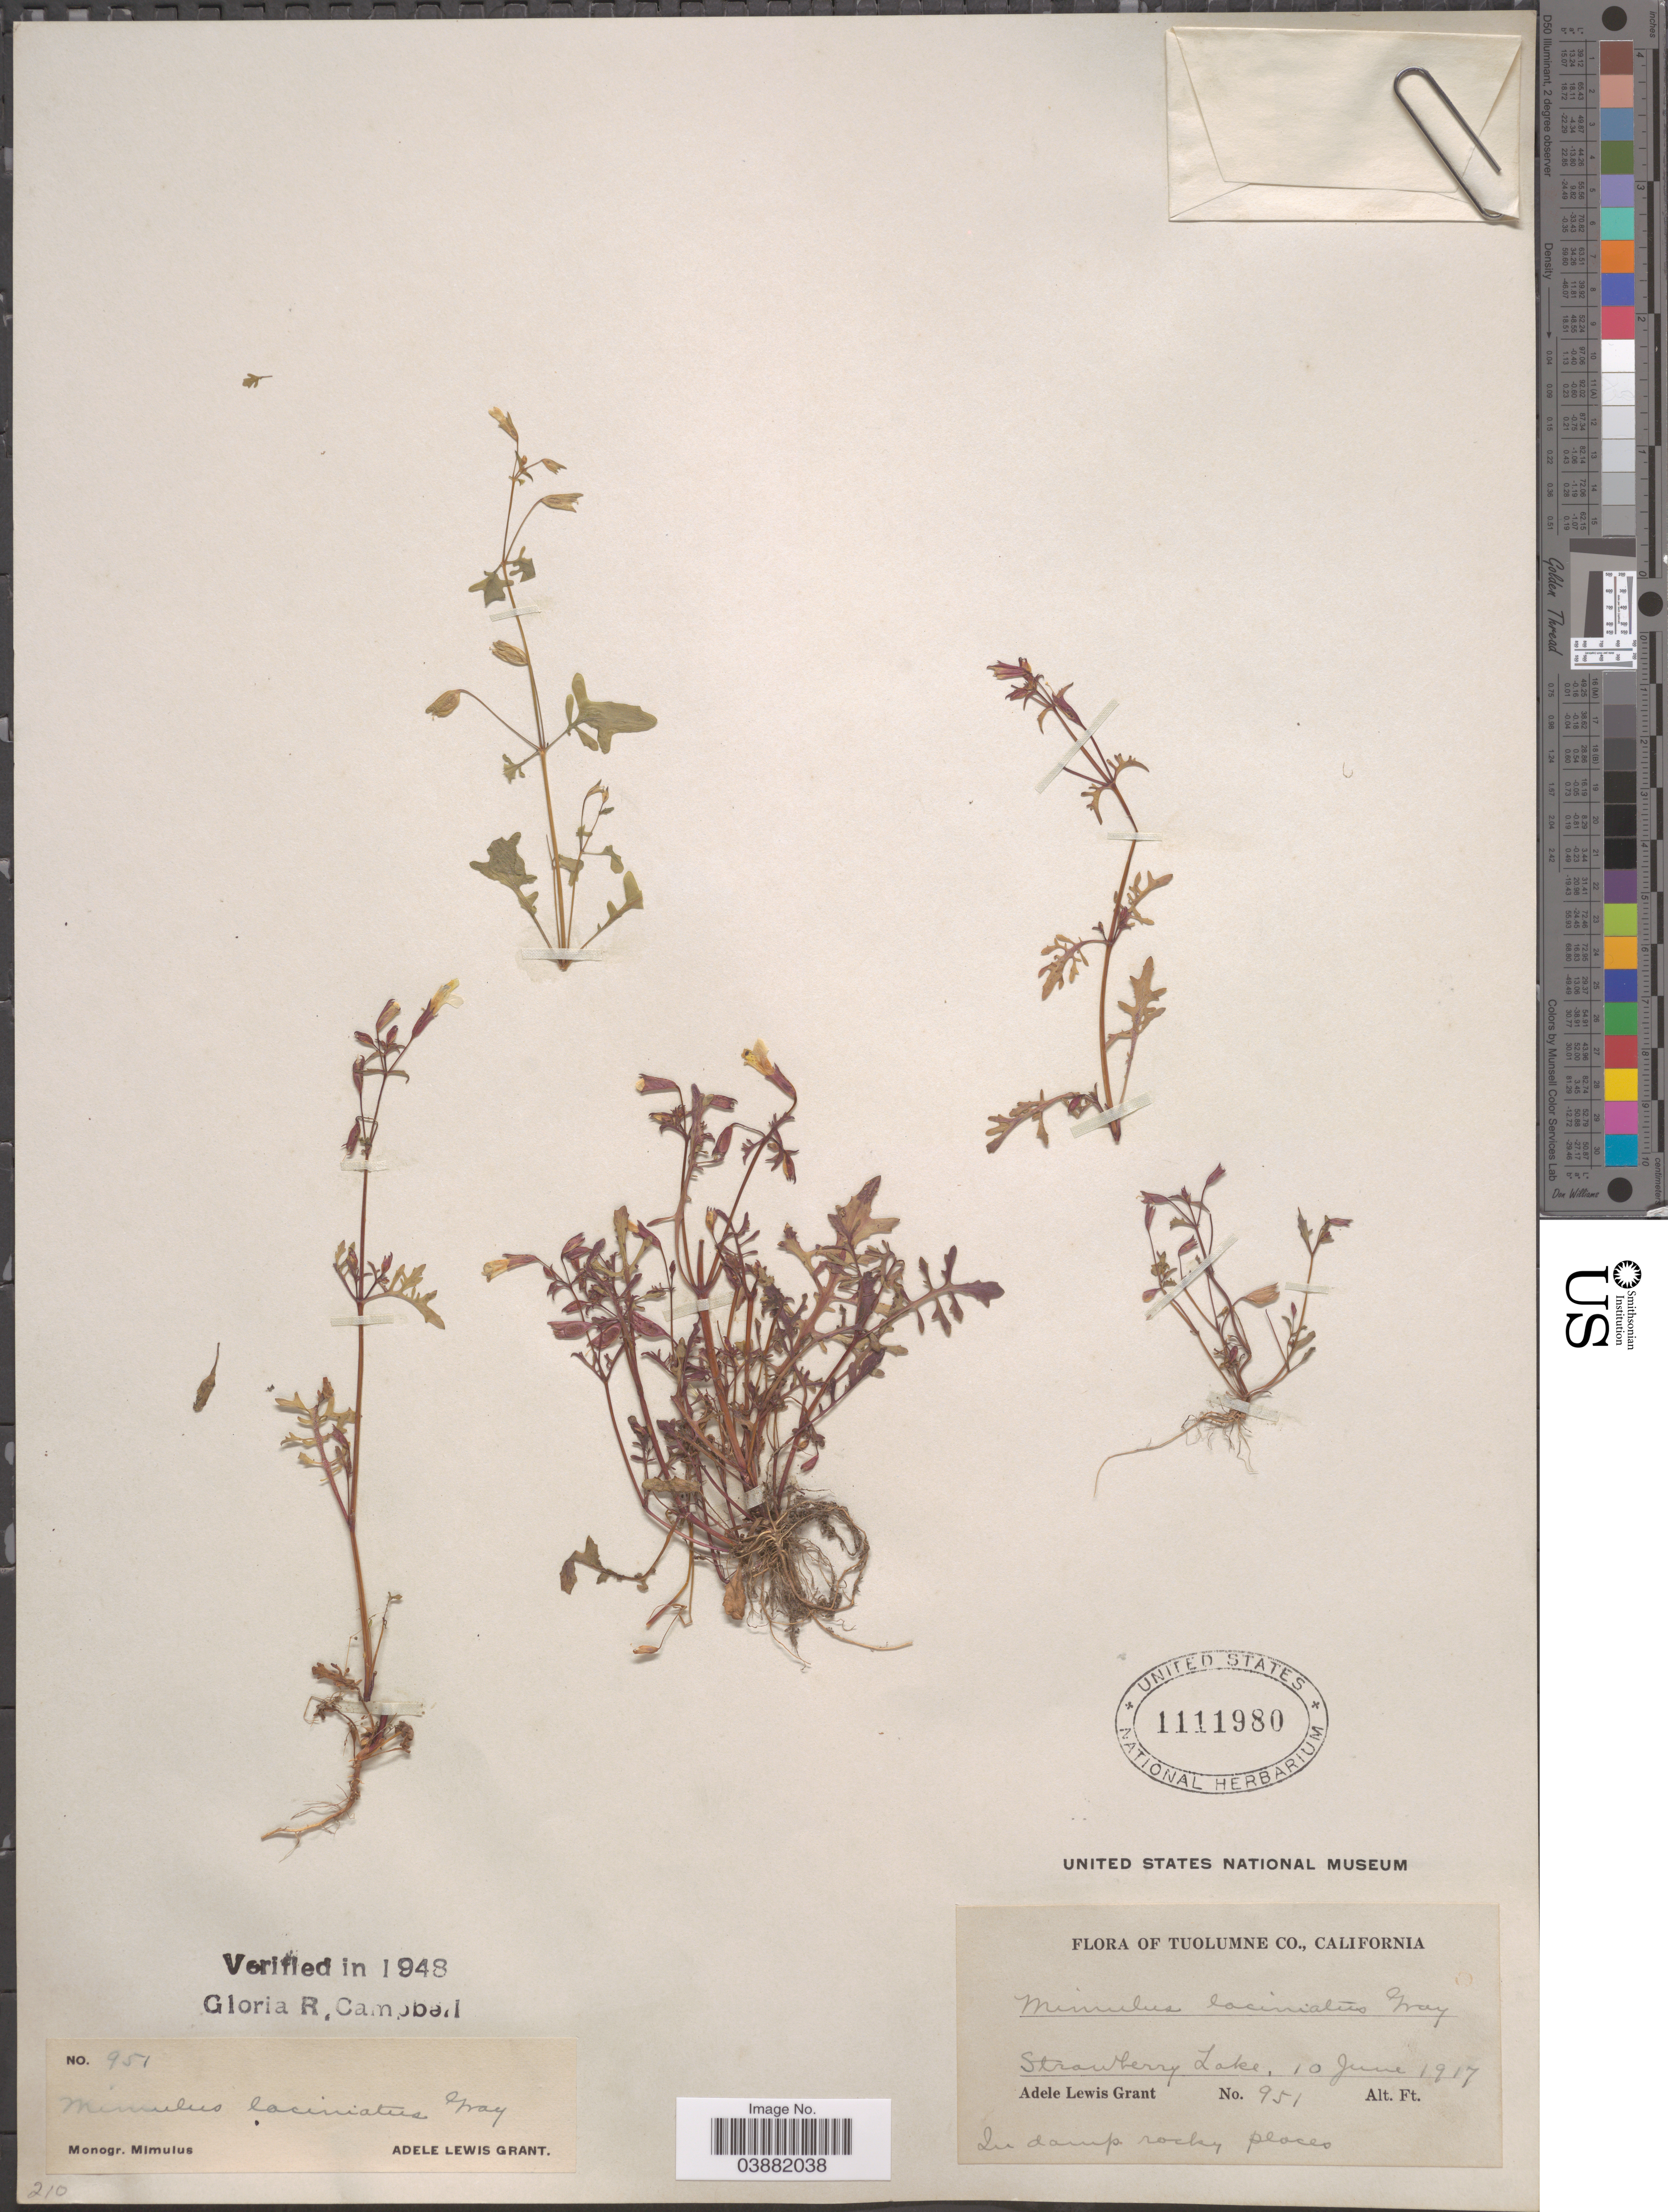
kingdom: Plantae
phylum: Tracheophyta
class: Magnoliopsida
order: Lamiales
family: Phrymaceae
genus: Mimulus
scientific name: Mimulus laciniatus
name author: A. Gray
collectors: A. L. Grant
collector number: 951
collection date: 1917-06-10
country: United States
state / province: California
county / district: Tuolumne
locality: Tuolumne Co. Strawberry Lake.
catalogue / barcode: US 1111980